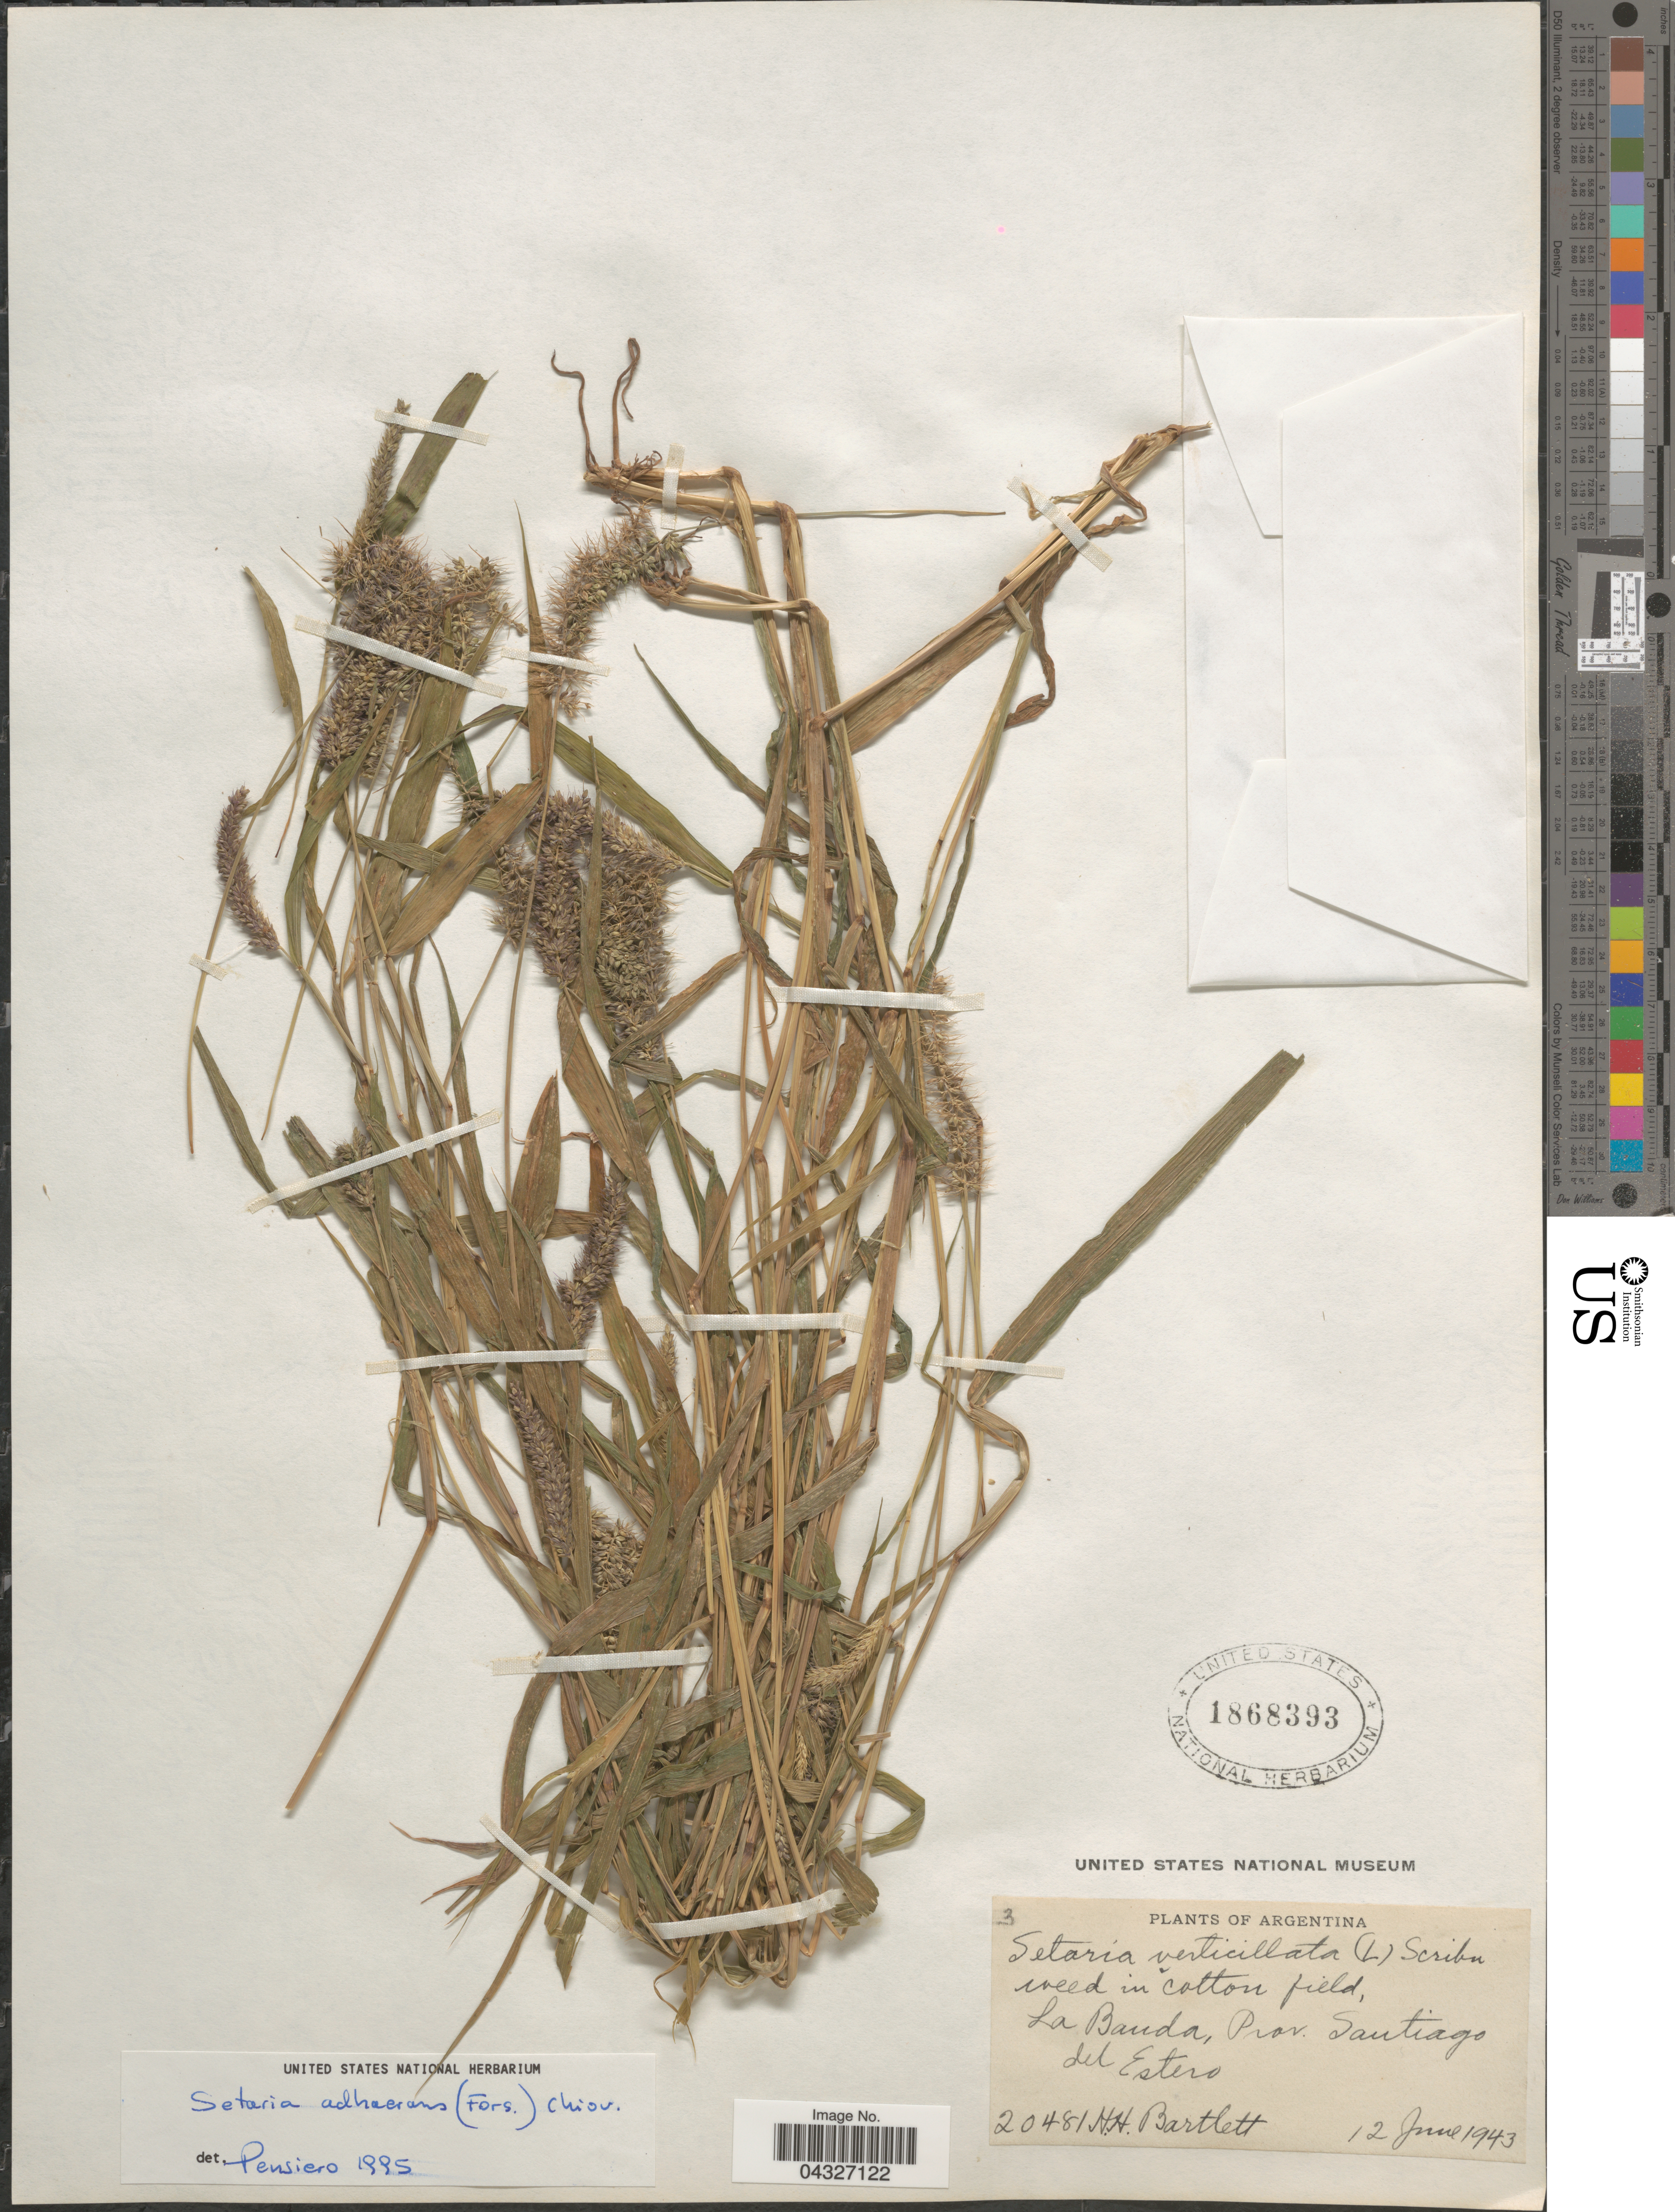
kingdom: Plantae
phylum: Tracheophyta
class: Liliopsida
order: Poales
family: Poaceae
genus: Setaria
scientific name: Setaria adhaerens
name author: (Forssk.) Chiov.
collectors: H. H. Bartlett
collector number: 20481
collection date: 1943-06-12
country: Argentina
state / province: Santiago del Estero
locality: La Banda.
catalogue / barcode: US 1868393